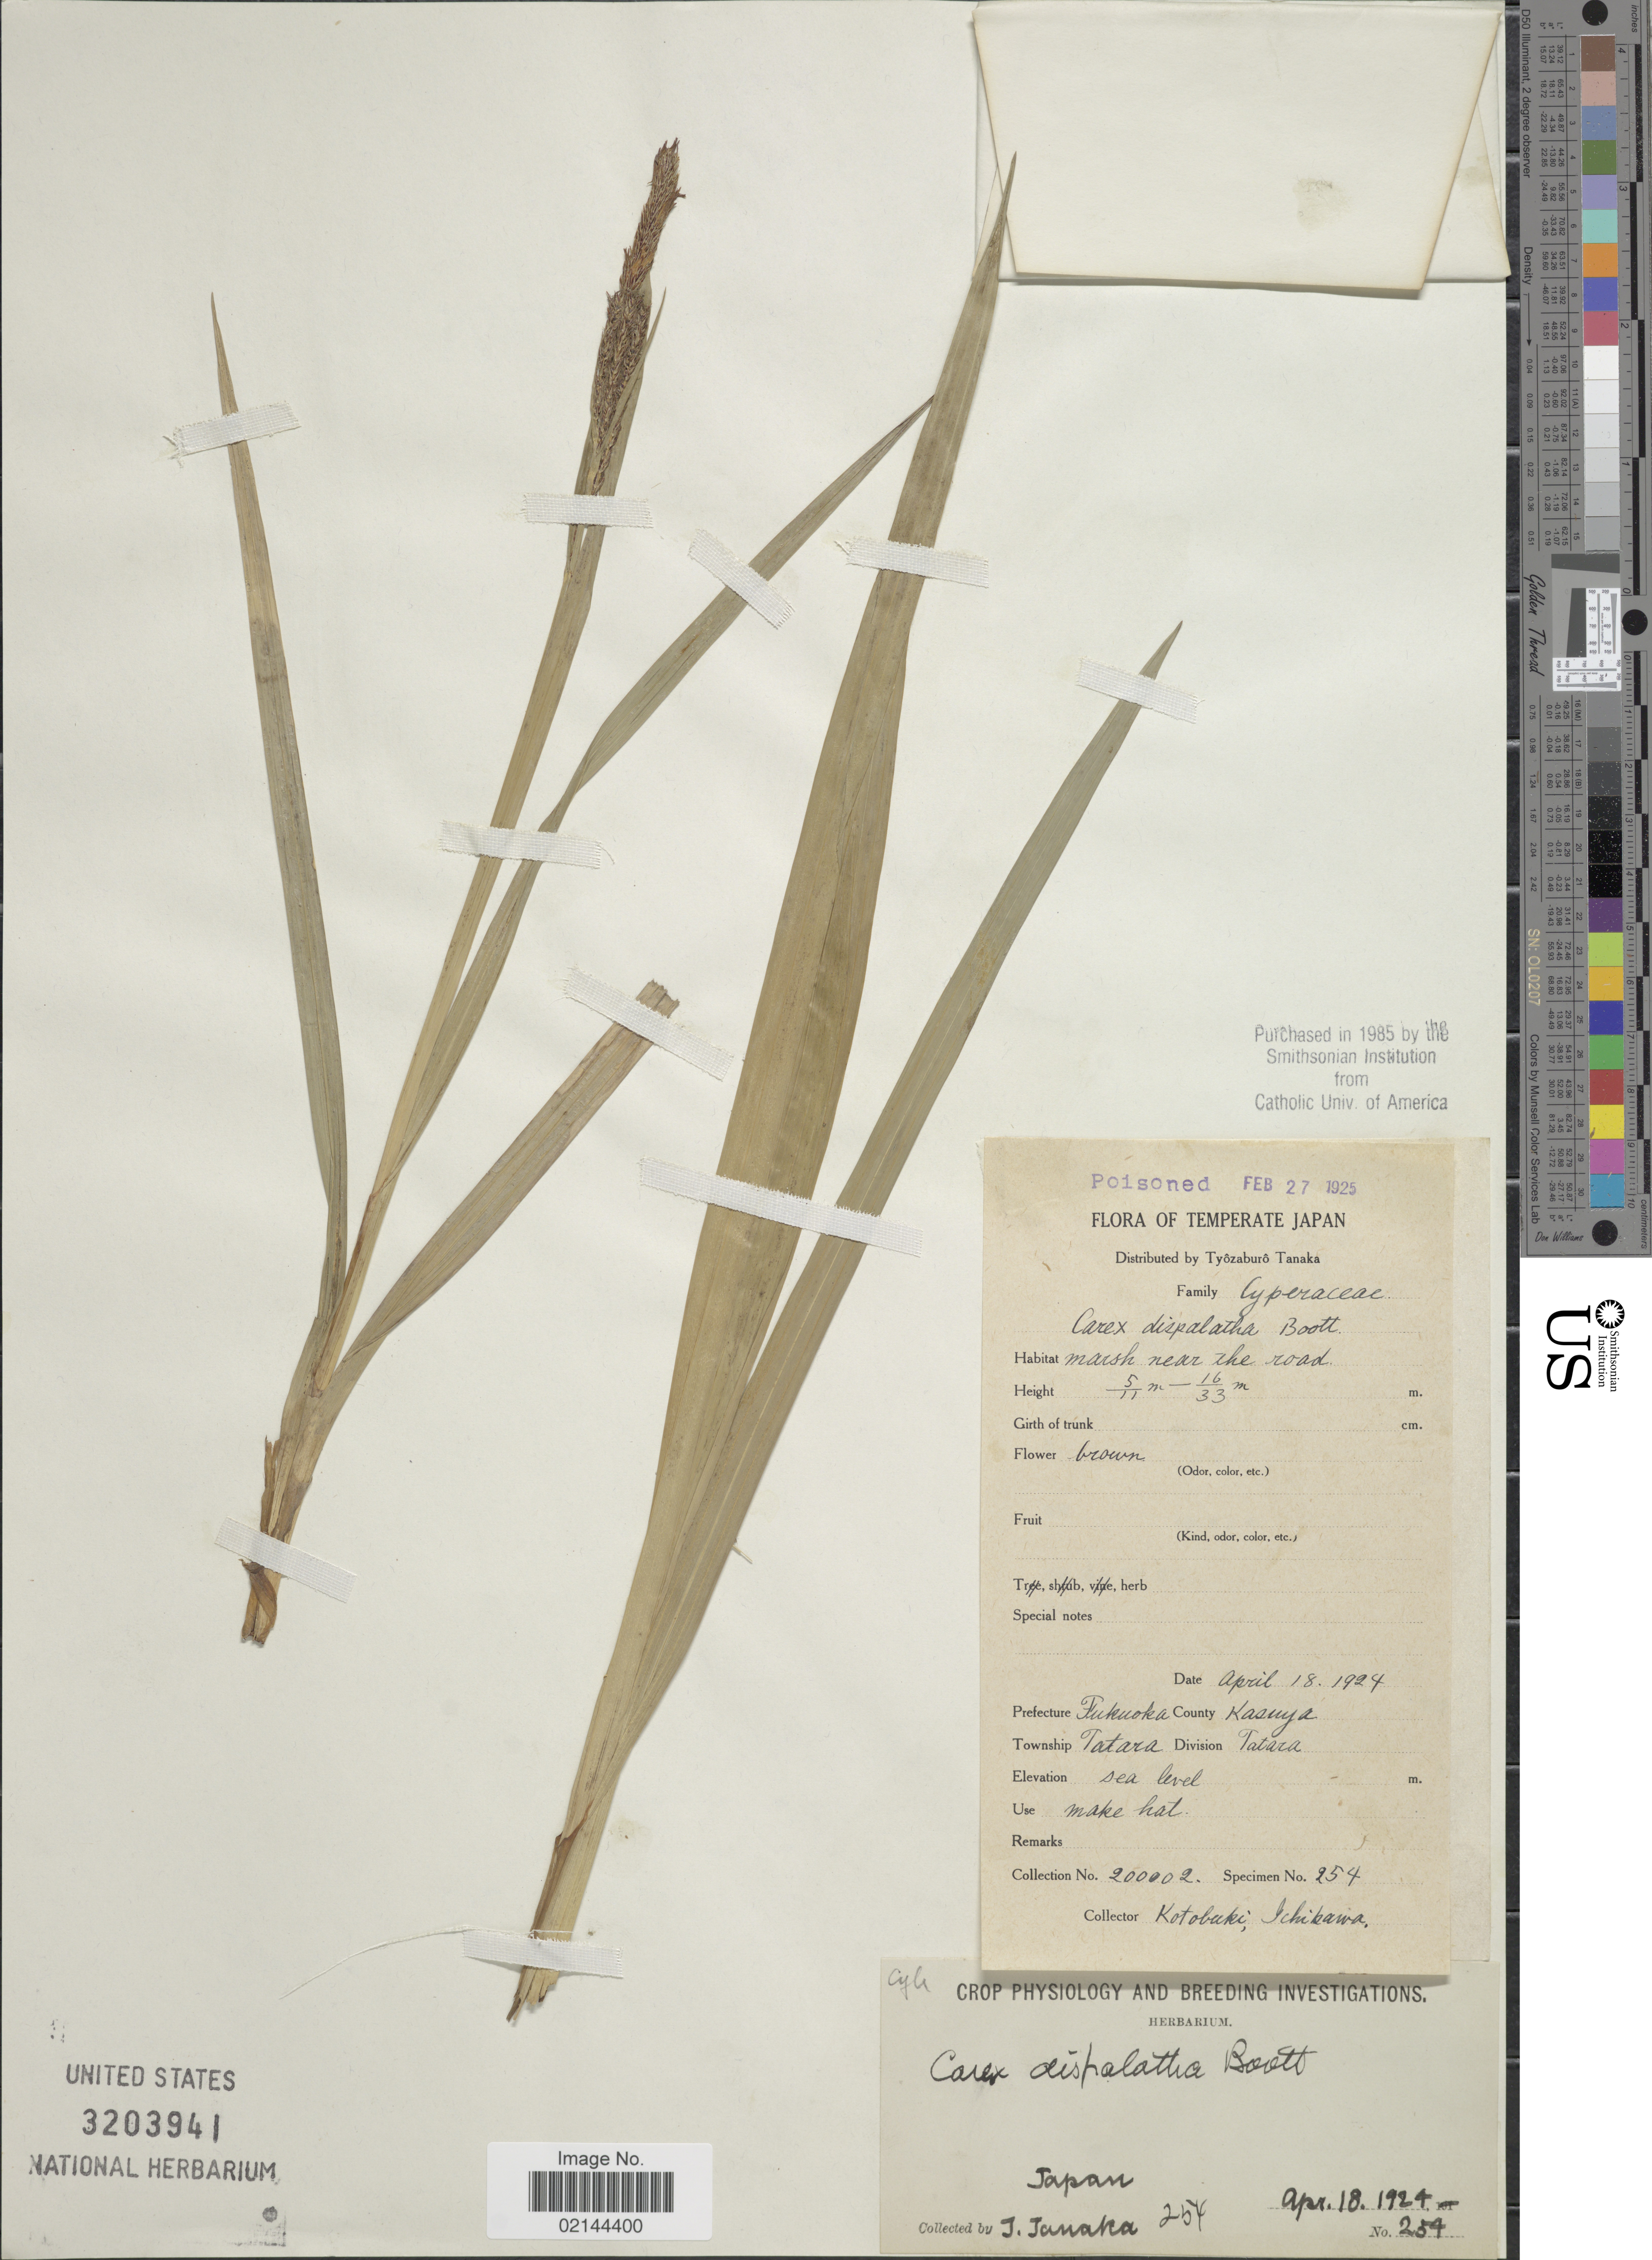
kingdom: Plantae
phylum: Tracheophyta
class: Liliopsida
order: Poales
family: Cyperaceae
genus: Carex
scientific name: Carex dispalata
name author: Boott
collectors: K. Schikawa & T. Tanaka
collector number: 200002/254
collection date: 1924-04-18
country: Japan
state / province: Hukuoka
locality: Prefcture: Fukuoka. County: Kasuya. Township:Tatara. Division Tatara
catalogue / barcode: US 3203941